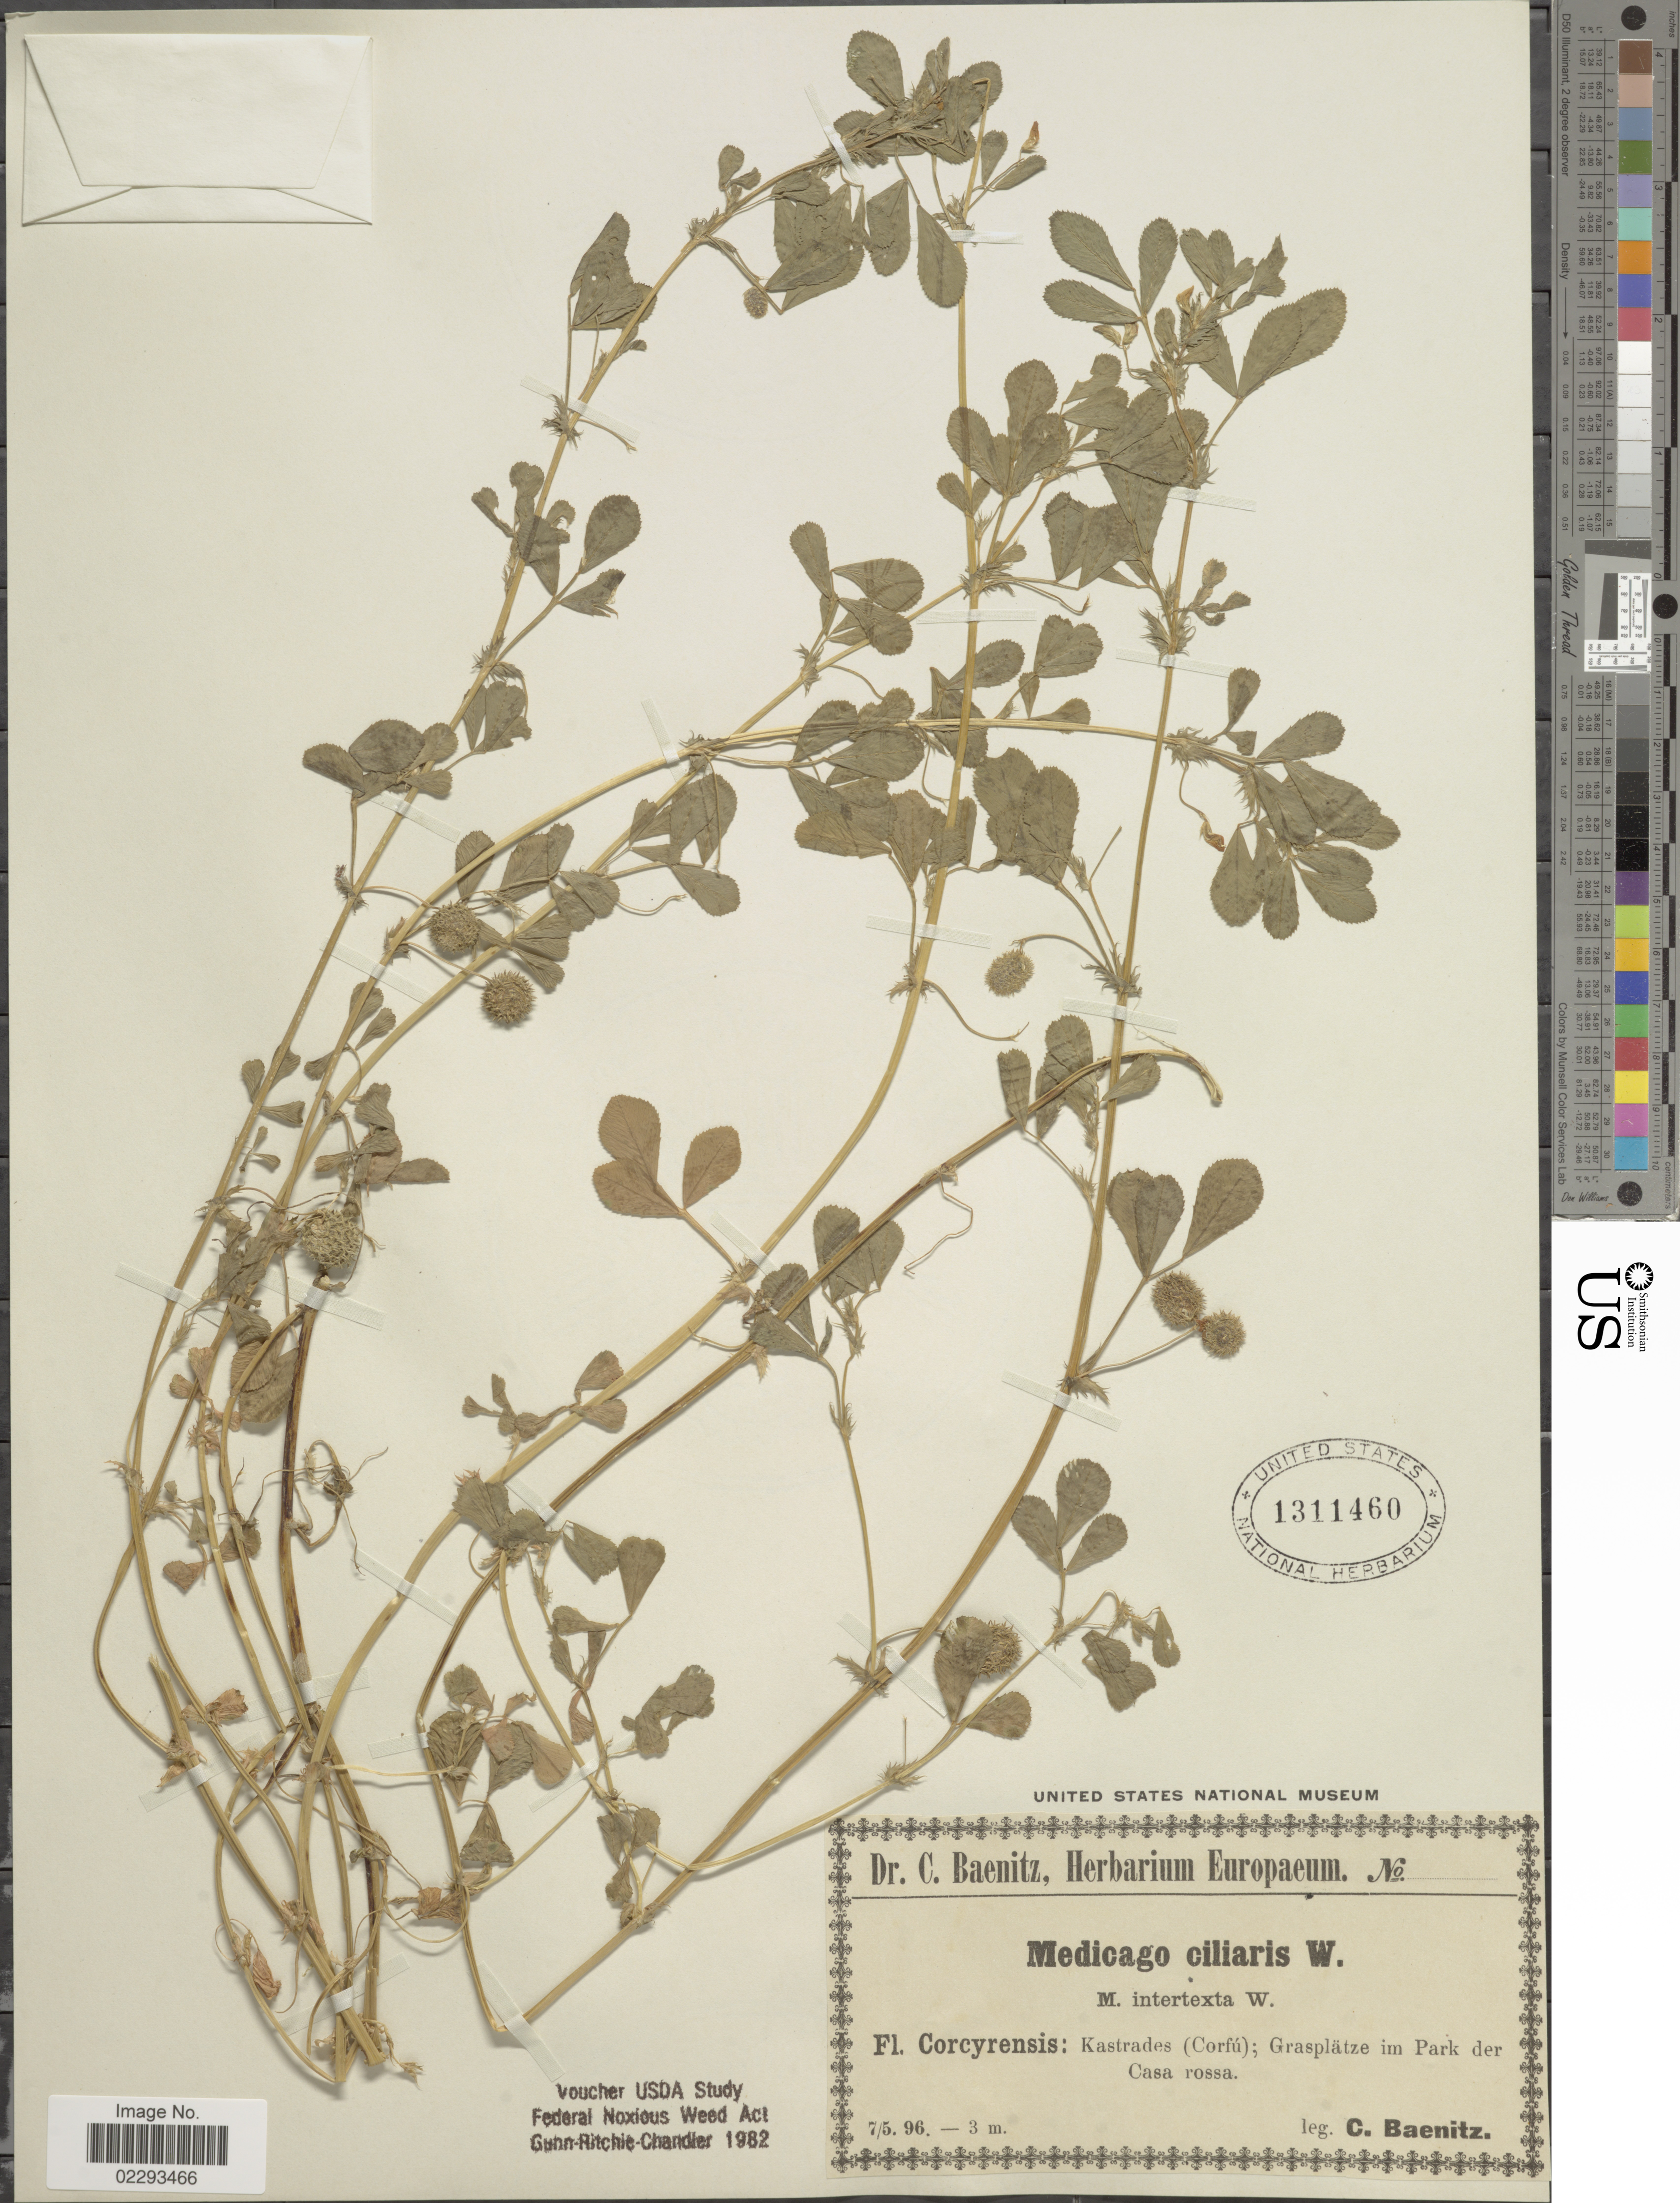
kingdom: Plantae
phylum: Tracheophyta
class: Magnoliopsida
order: Fabales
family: Fabaceae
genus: Medicago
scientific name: Medicago ciliaris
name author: (L.) Krock.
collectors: C. G. Baenitz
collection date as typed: Transcribed d/m/y: 7/5/96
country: Greece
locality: Corcyrensis: Kastrades (Corfú); Grasplätze im Park der Casa rosa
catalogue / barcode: US 1311460